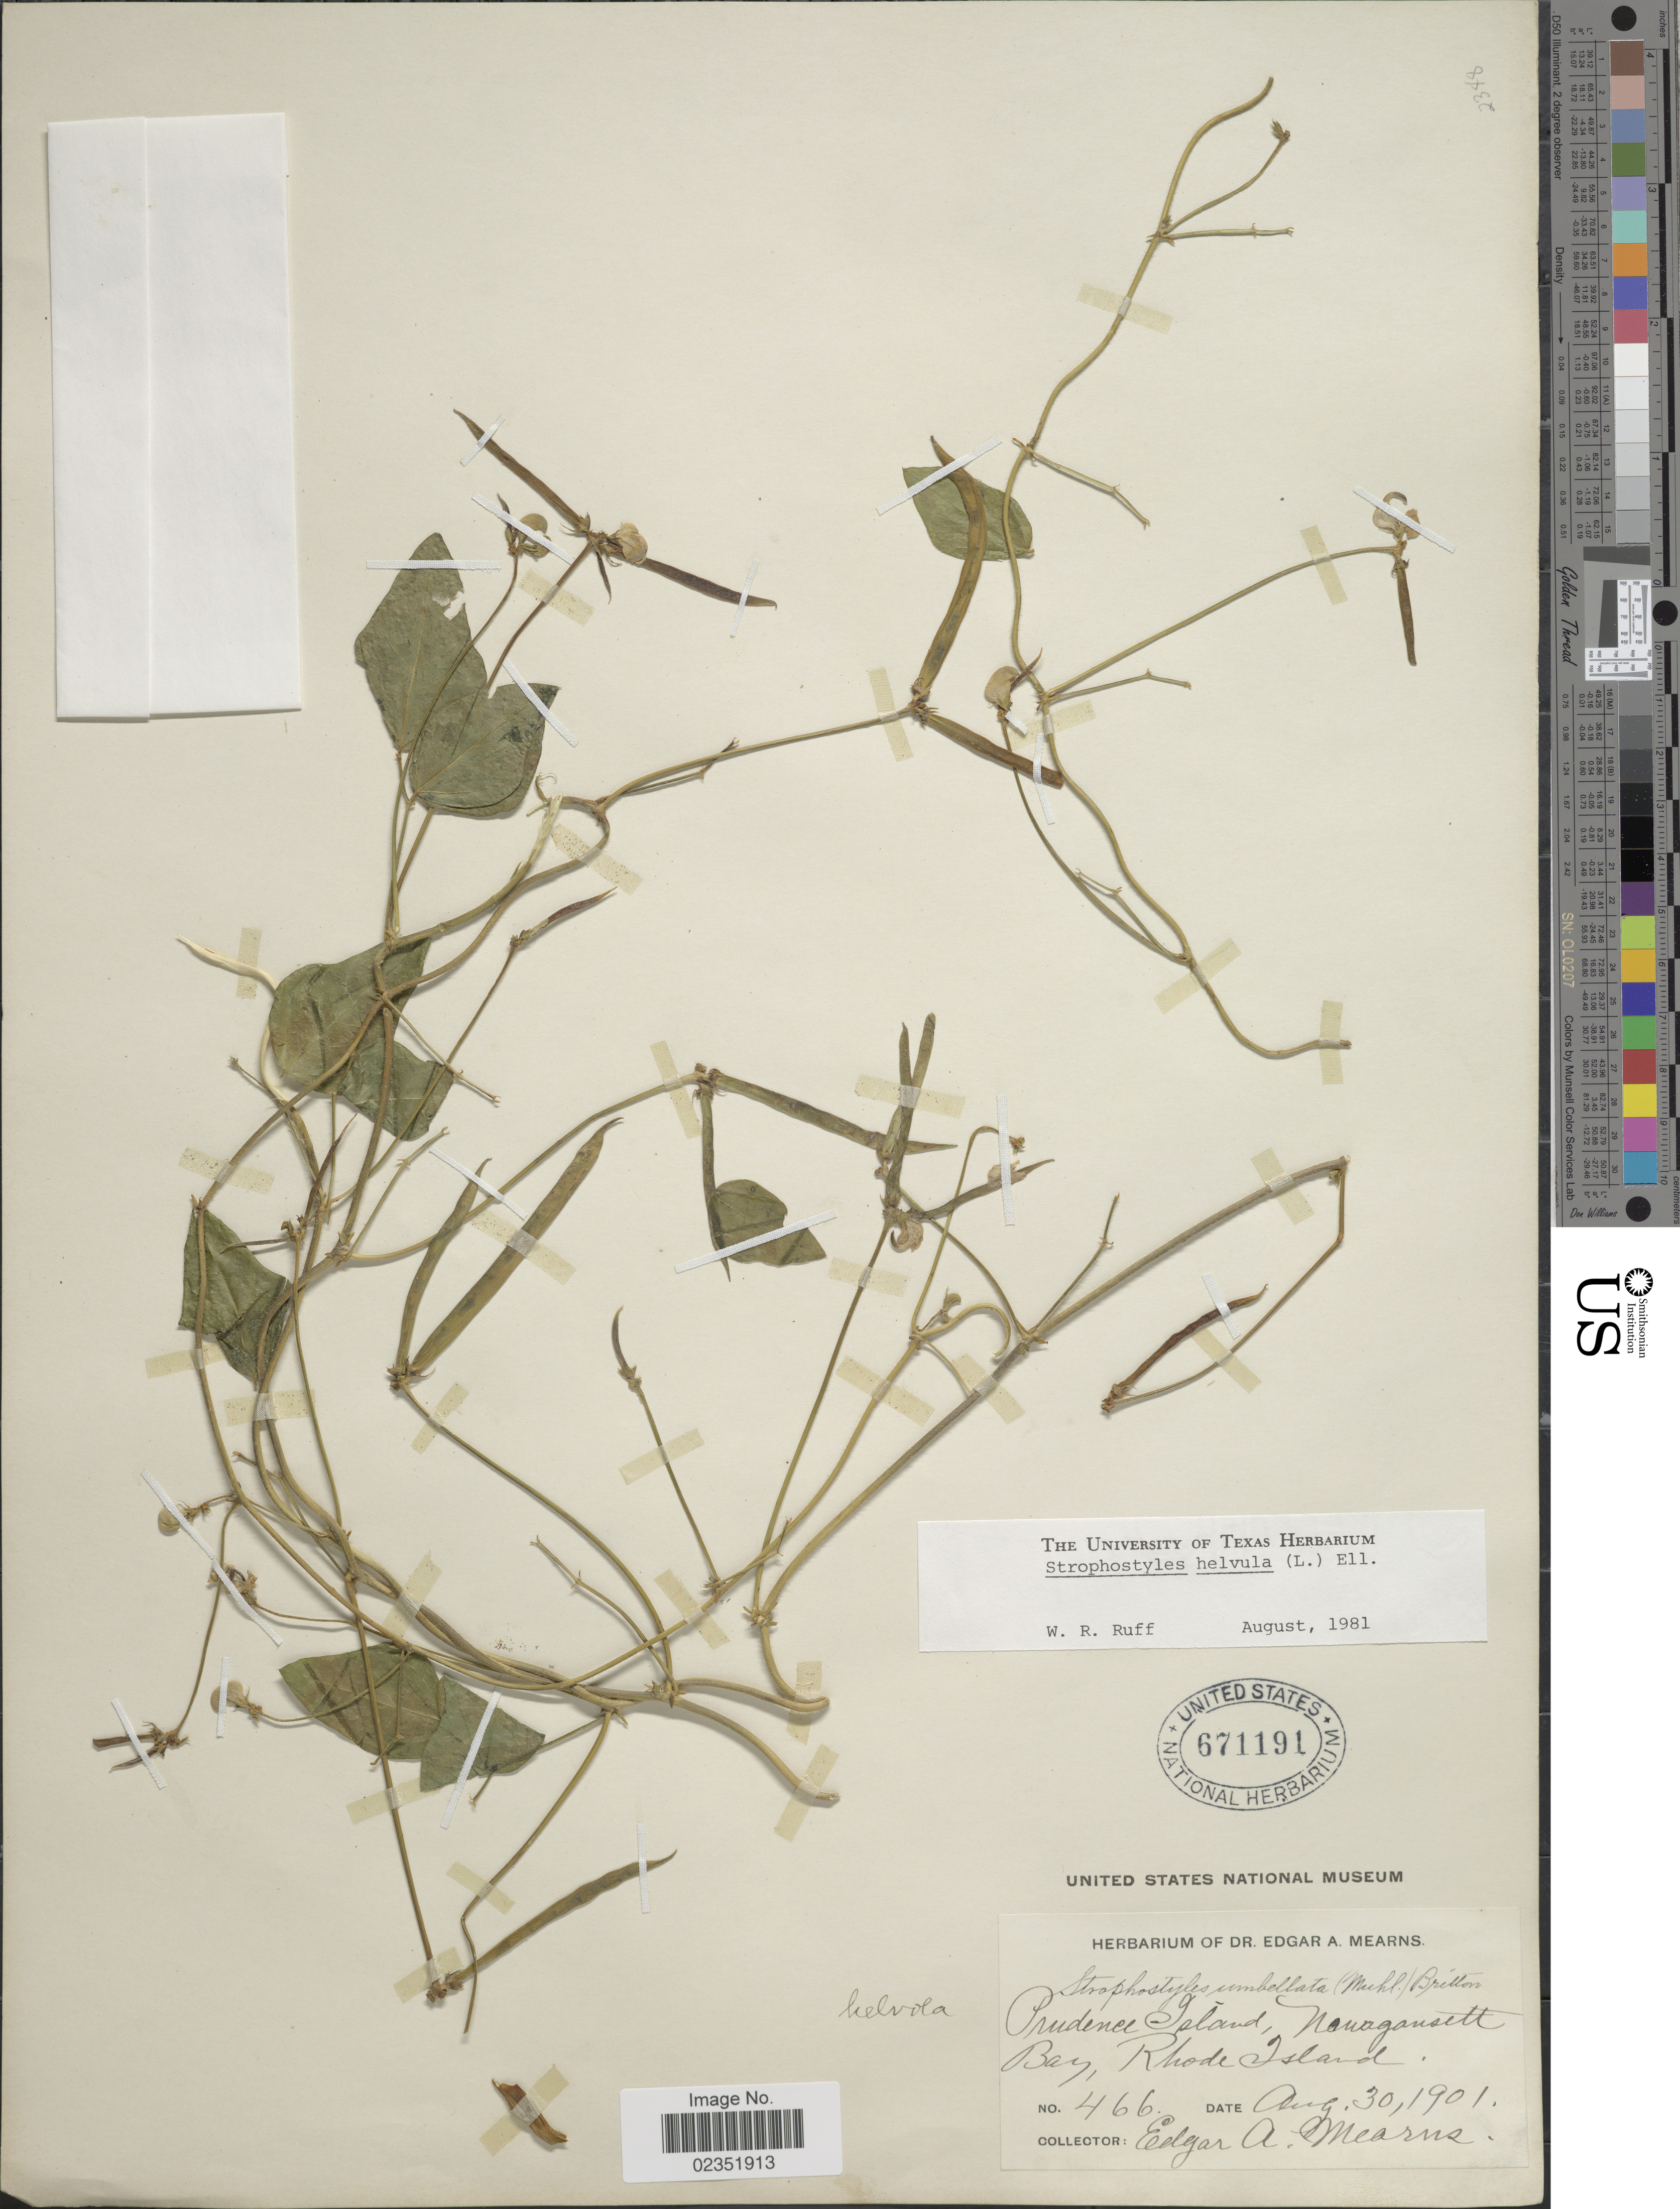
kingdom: Plantae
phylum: Tracheophyta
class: Magnoliopsida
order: Fabales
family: Fabaceae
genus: Strophostyles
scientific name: Strophostyles helvola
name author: (L.) Elliott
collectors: E. A. Mearns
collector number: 466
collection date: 1901-08-30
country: United States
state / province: Rhode Island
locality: Prudence Island, Narragansett Bay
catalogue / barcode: US 671191